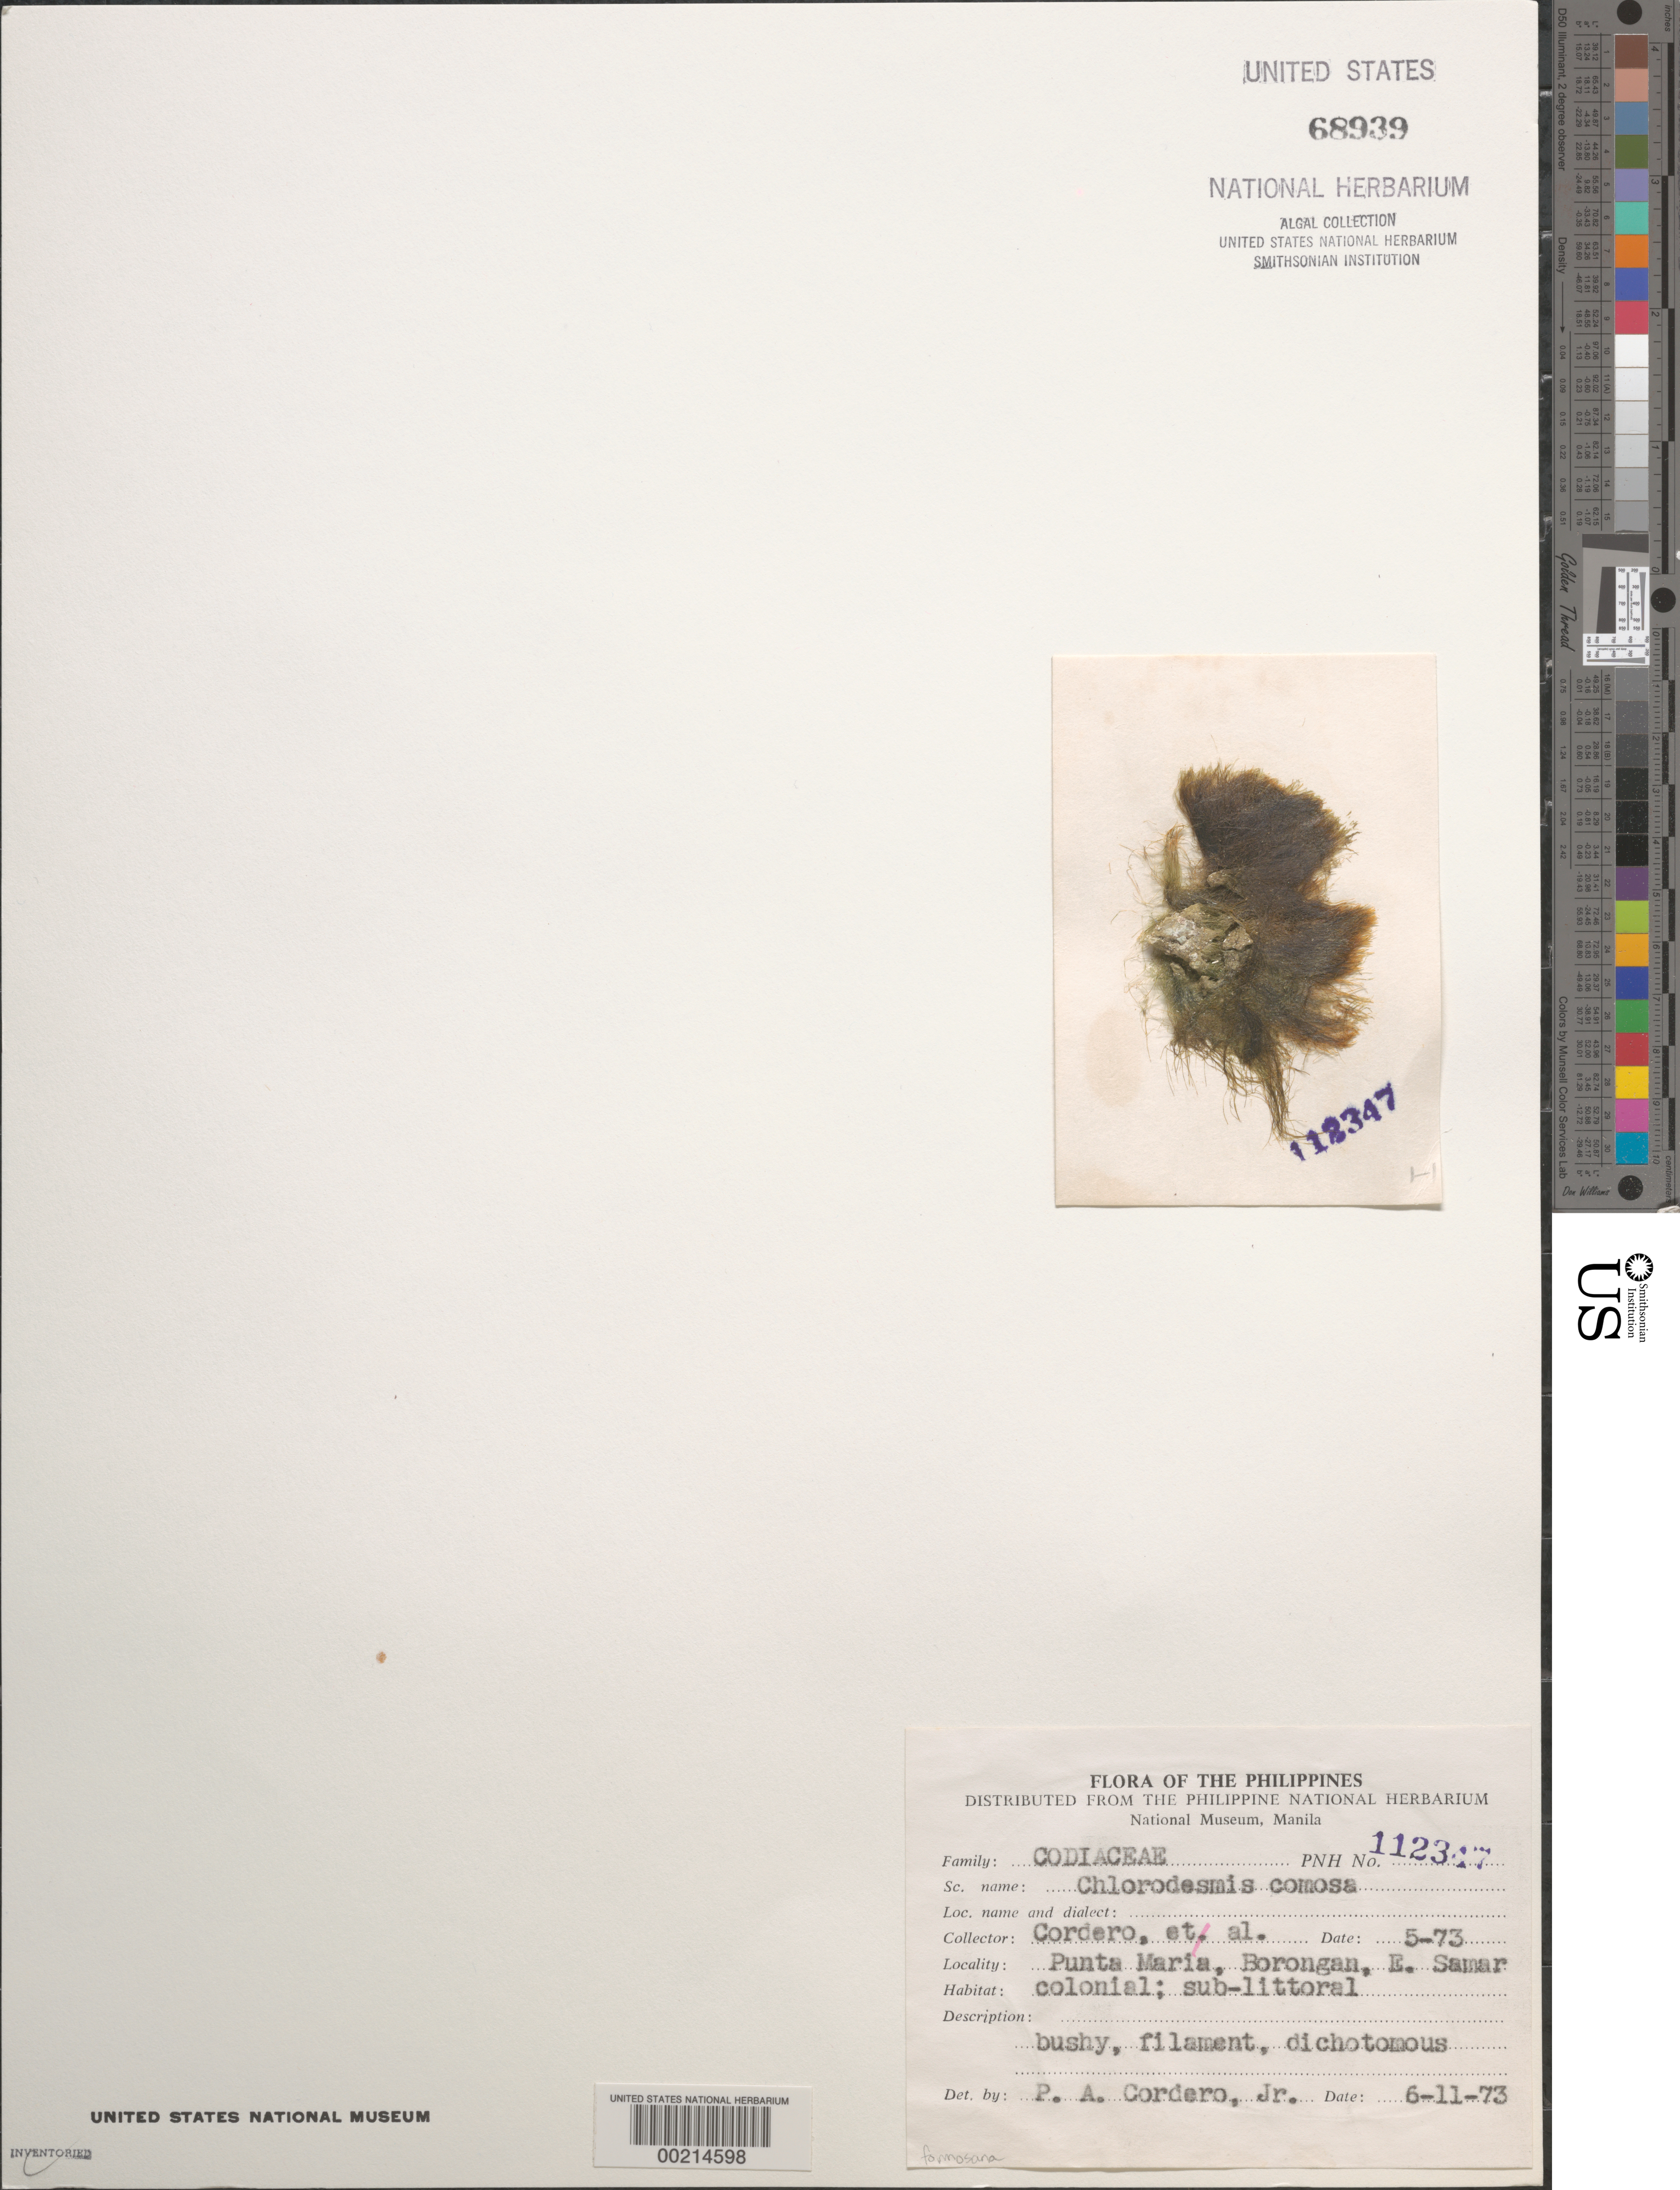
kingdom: Plantae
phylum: Chlorophyta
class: Ulvophyceae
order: Bryopsidales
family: Udoteaceae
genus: Chlorodesmis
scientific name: Chlorodesmis fastigiata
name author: (C. Agardh) S.C. Ducker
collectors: P. A. Cordero et al.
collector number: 112347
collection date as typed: May 1973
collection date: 1973-05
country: Philippines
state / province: Eastern Visayas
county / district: Eastern Samar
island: Samar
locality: Punta Maria, Borongan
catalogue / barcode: US 68939